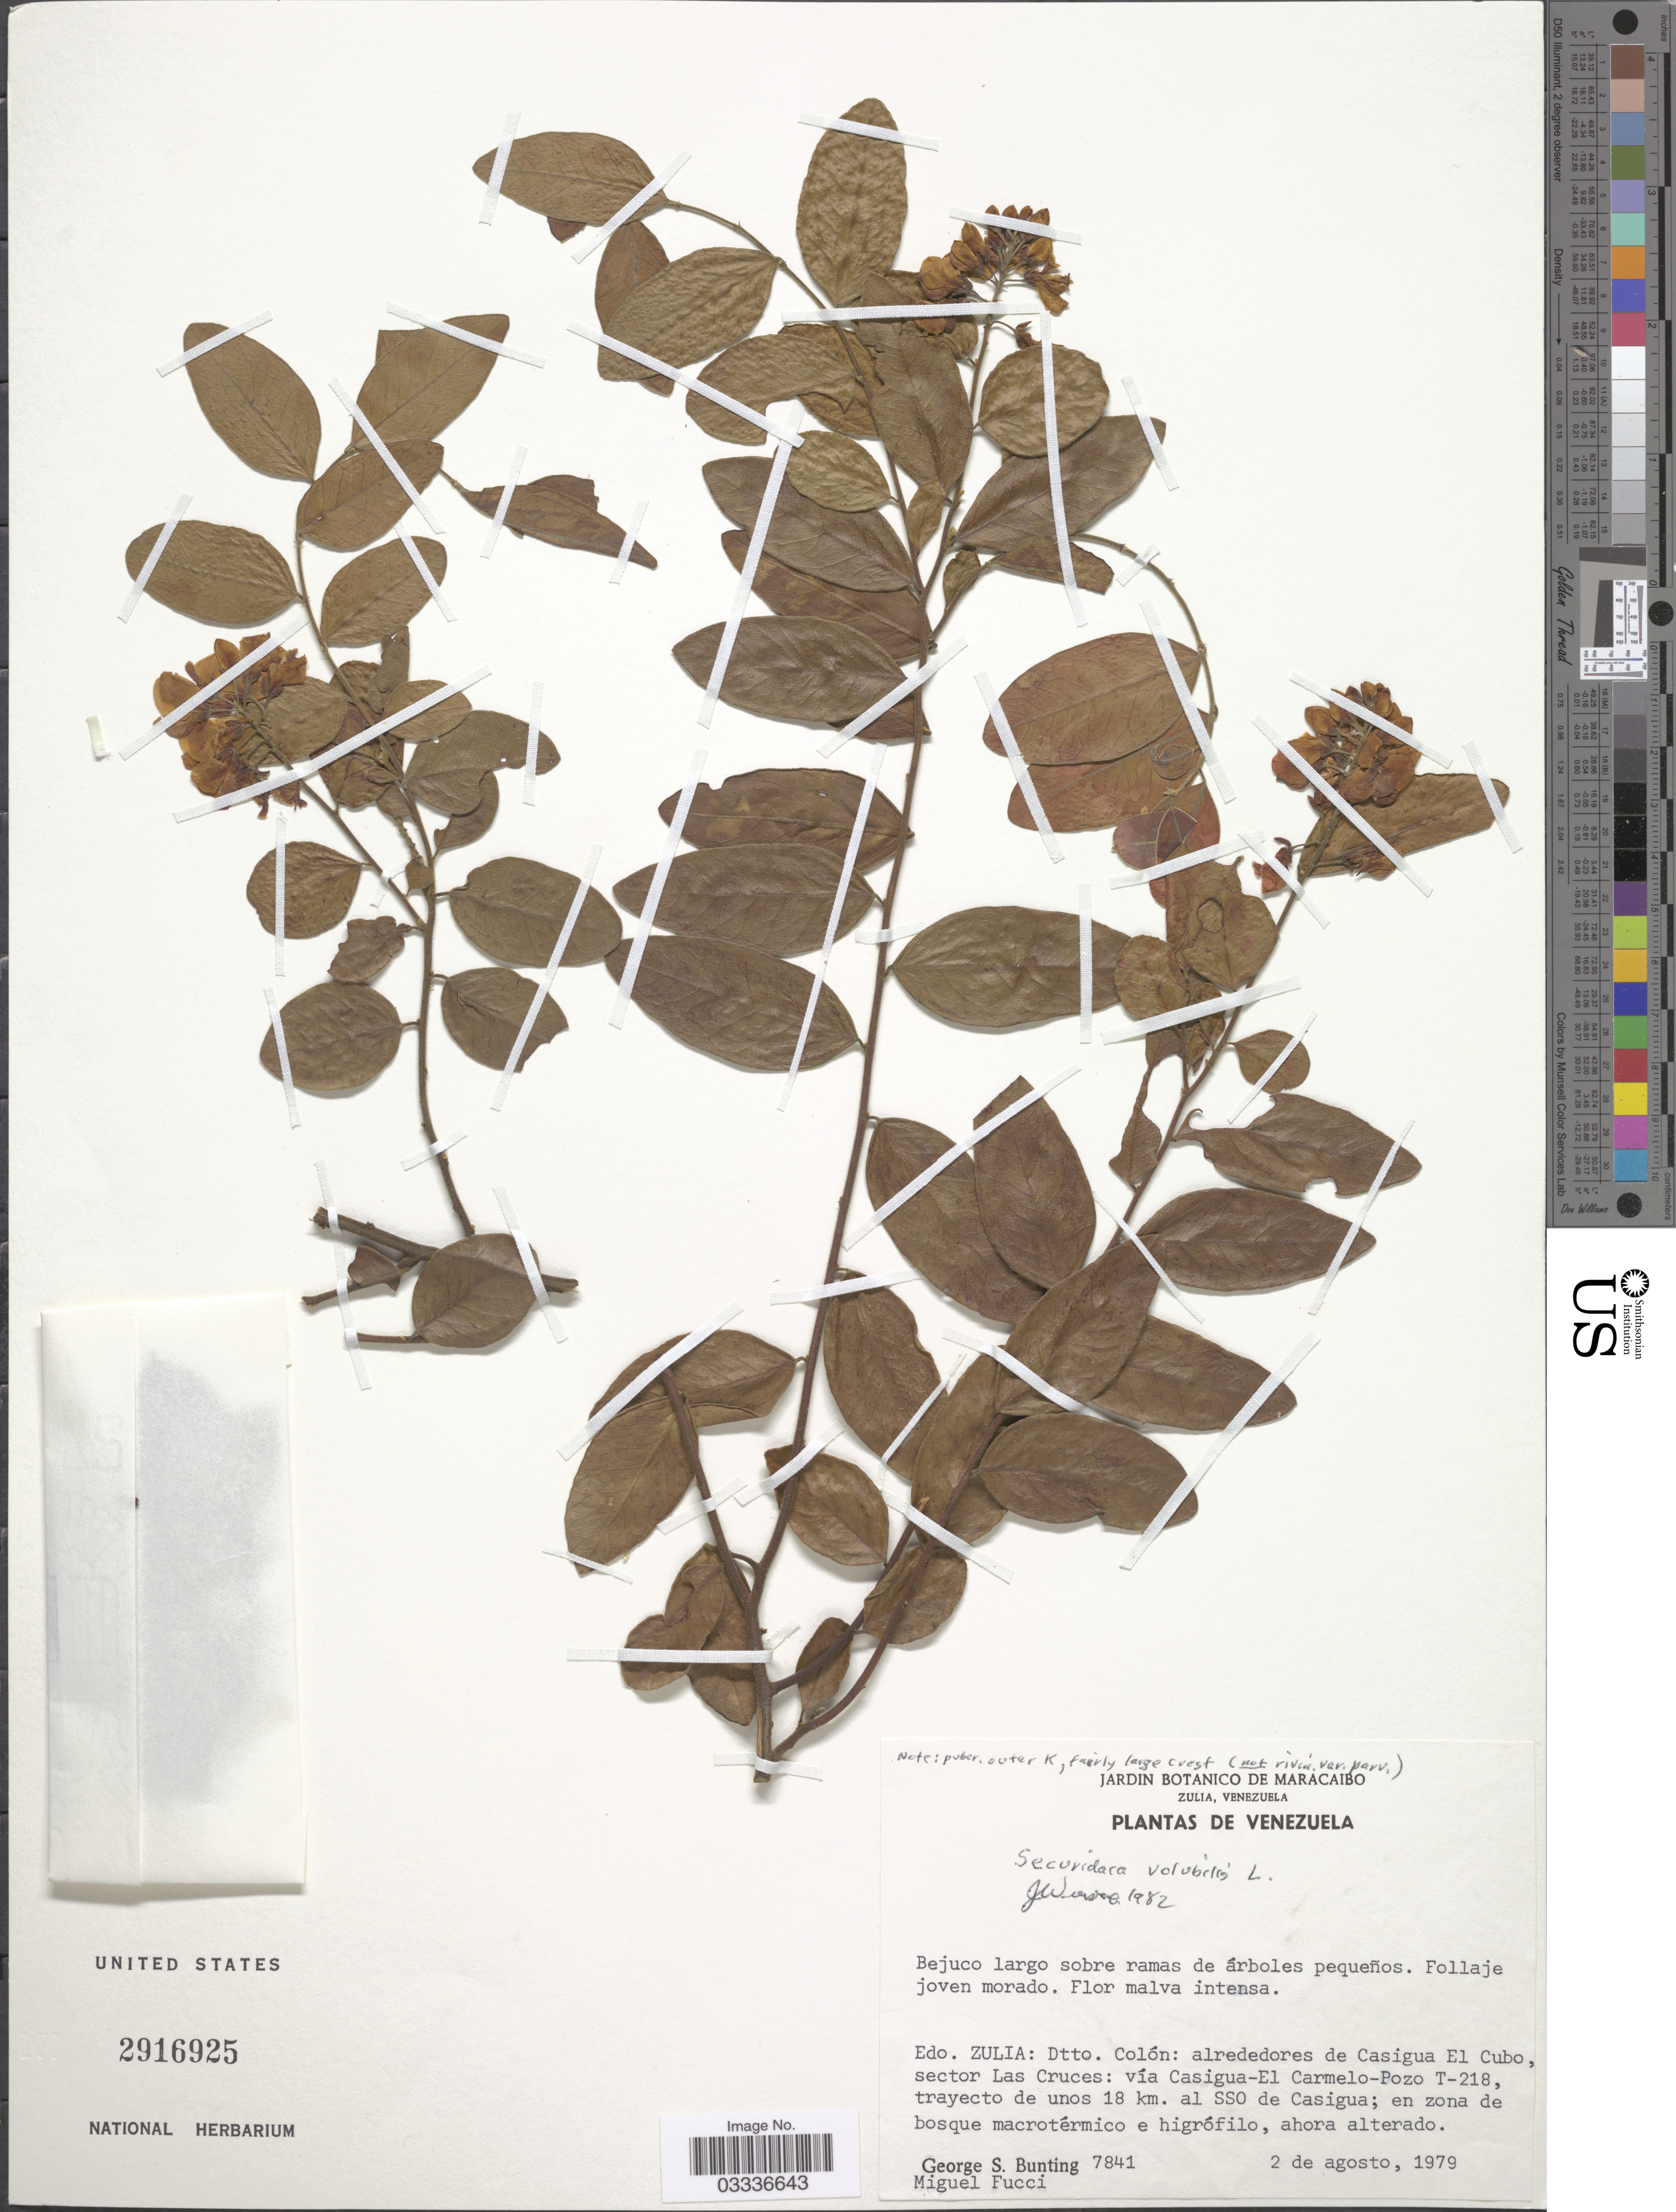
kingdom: Plantae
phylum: Tracheophyta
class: Magnoliopsida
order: Fabales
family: Polygalaceae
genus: Securidaca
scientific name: Securidaca volubilis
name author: L.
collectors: G. S. Bunting & M. Fucci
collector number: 7841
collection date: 1979-08-02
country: Venezuela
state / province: Zulia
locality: Dtto. Colón: alrededores de Casigua El Cubo, sector Las Cruces: vía Casigua-El Carmelo-Pozo T-218, trayecto de unos 18 km. al SSO de Casigua.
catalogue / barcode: US 2916925